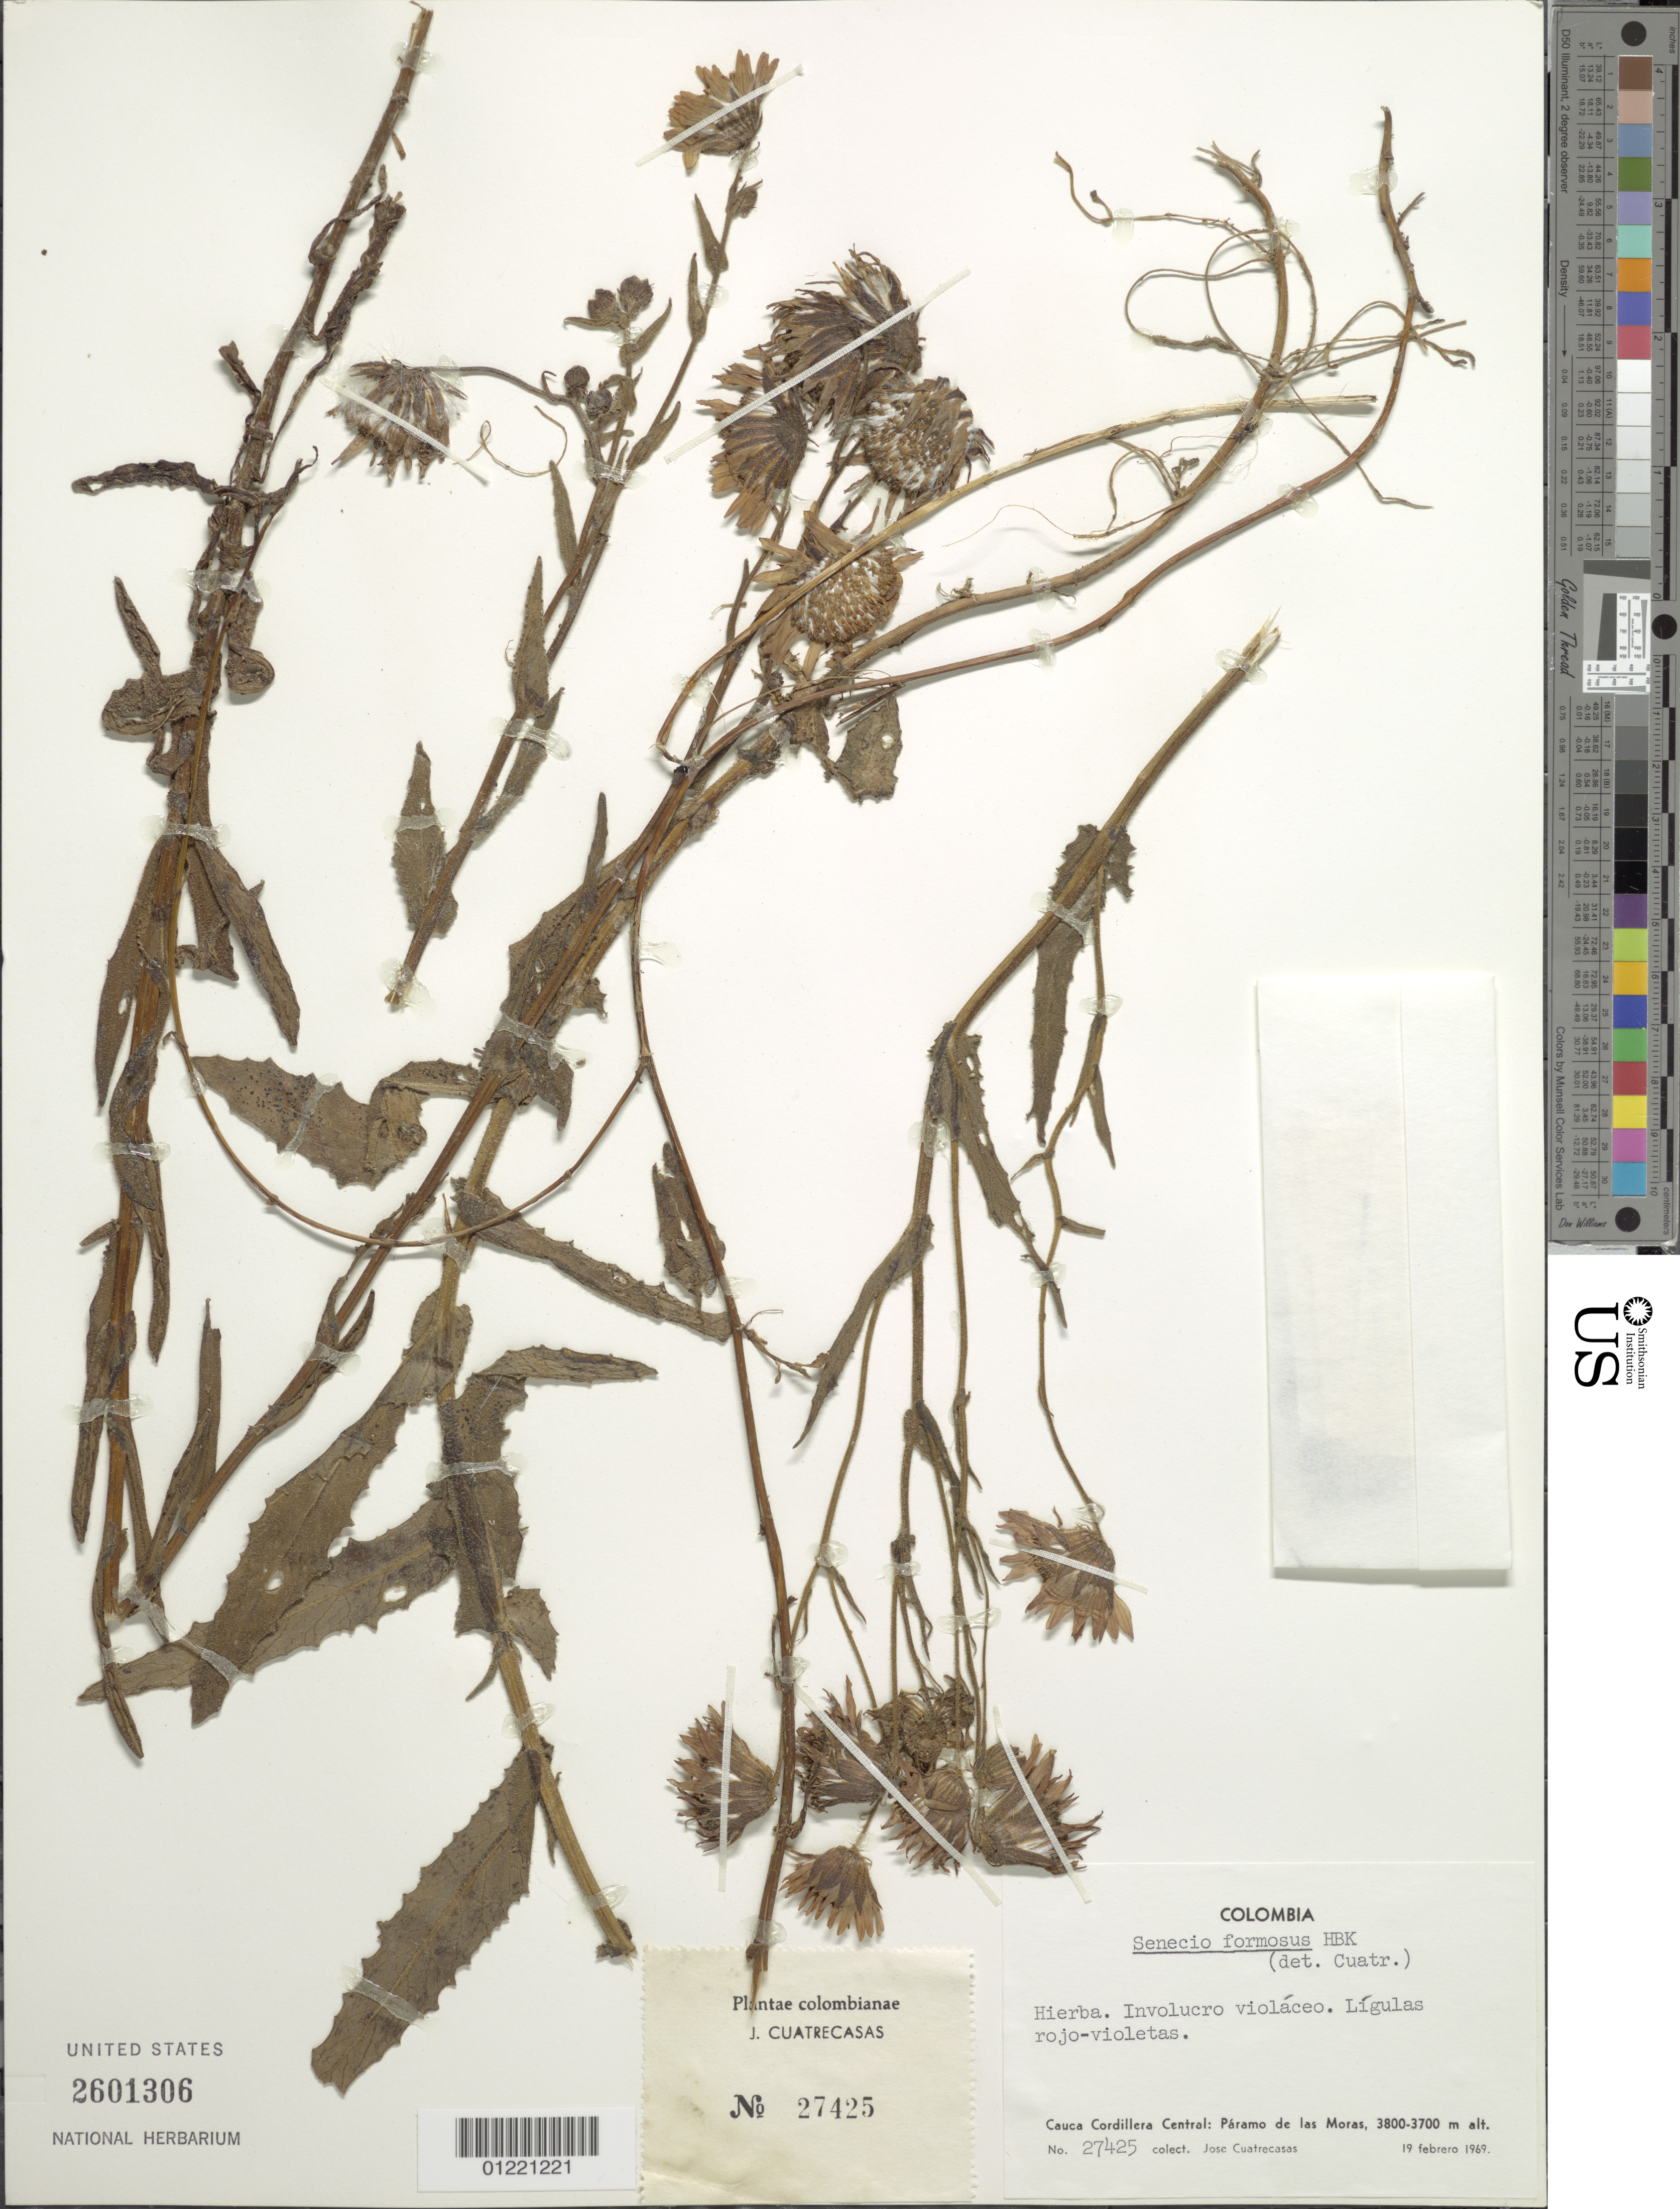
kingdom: Plantae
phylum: Tracheophyta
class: Magnoliopsida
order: Asterales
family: Asteraceae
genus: Senecio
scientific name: Senecio wedglacialis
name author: Cuatrec.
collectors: J. Cuatrecasas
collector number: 27425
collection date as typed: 19 Feb 1969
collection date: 1969-02-19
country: Colombia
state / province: Cauca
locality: Cordillera Central: Paramo de las Moras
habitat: paramo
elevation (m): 3700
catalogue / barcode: US 2601306